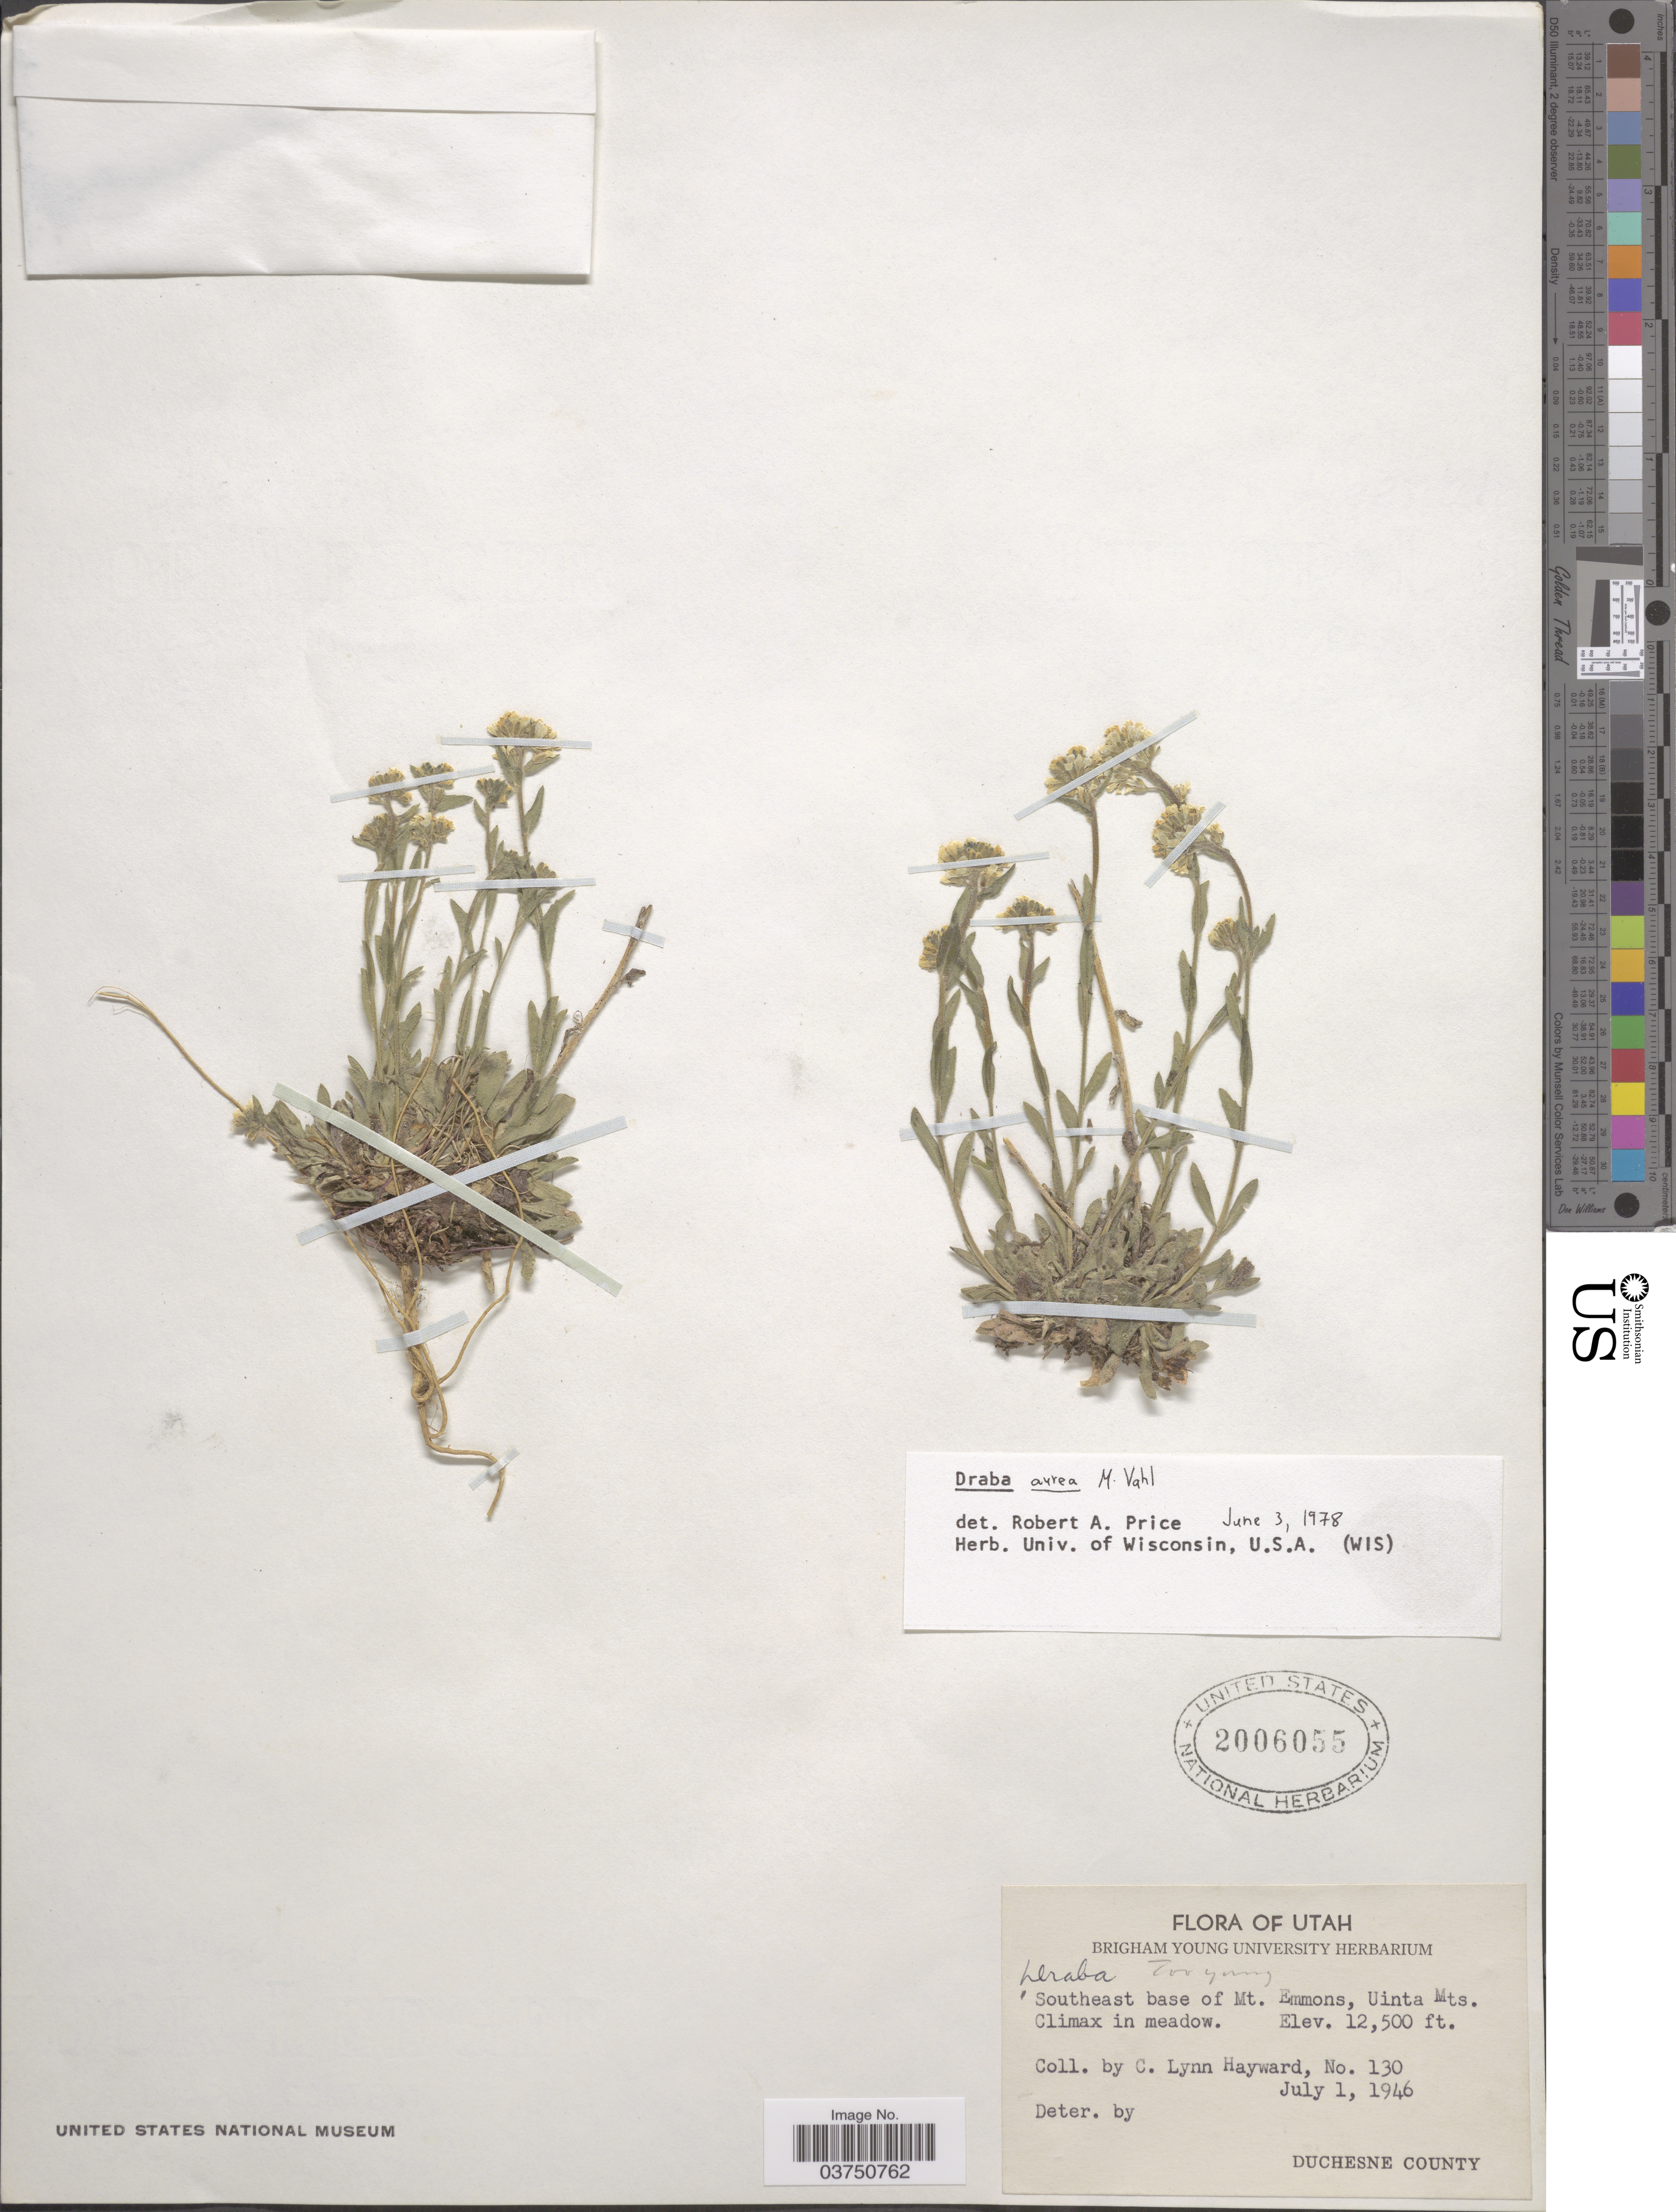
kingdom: Plantae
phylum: Tracheophyta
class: Magnoliopsida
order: Brassicales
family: Brassicaceae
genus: Draba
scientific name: Draba aurea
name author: Vahl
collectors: C. Hayward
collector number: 130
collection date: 1946-07-01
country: United States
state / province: Utah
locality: Southeast base of Mt. Emmons, Uinta Mts. Climax in meadow. Duchesne County.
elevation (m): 3810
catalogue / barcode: US 2006055